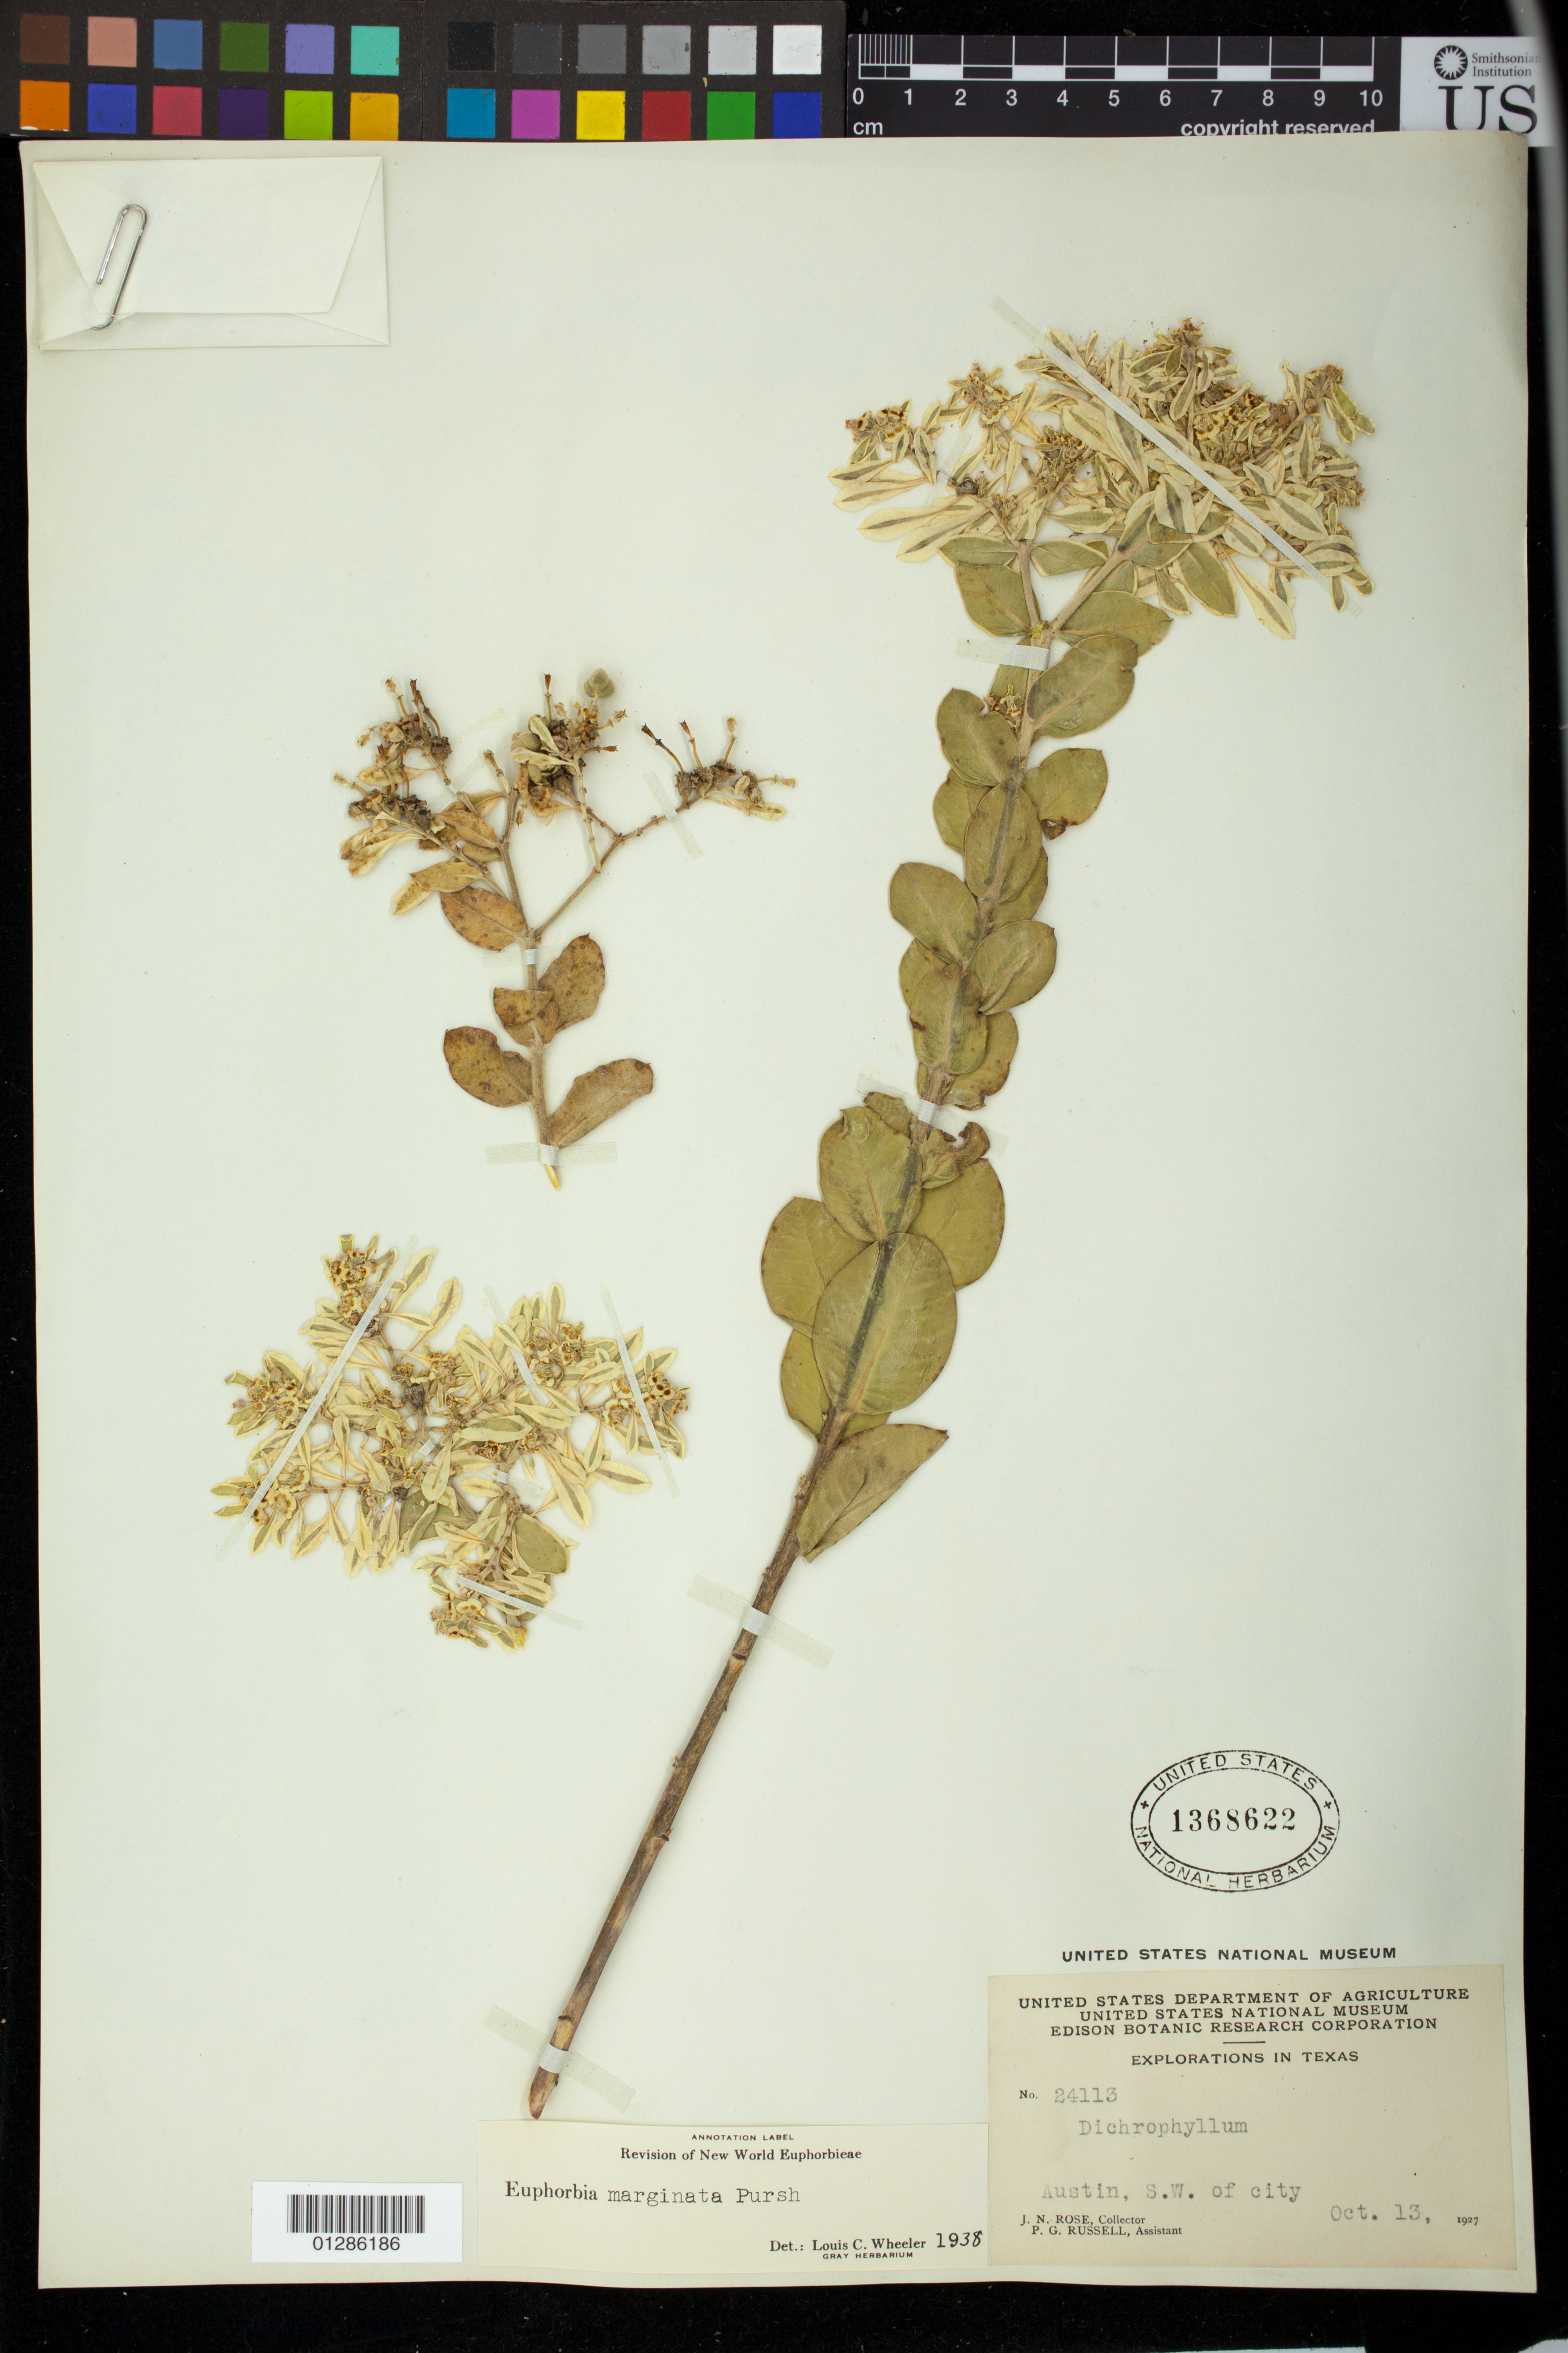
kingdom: Plantae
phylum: Tracheophyta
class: Magnoliopsida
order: Malpighiales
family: Euphorbiaceae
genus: Euphorbia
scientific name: Euphorbia marginata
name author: Pursh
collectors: J. N. Rose & P. G. Russell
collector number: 24113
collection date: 1927-10-13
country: United States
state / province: Texas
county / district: Travis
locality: Austin, S.W. of city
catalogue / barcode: US 1368622